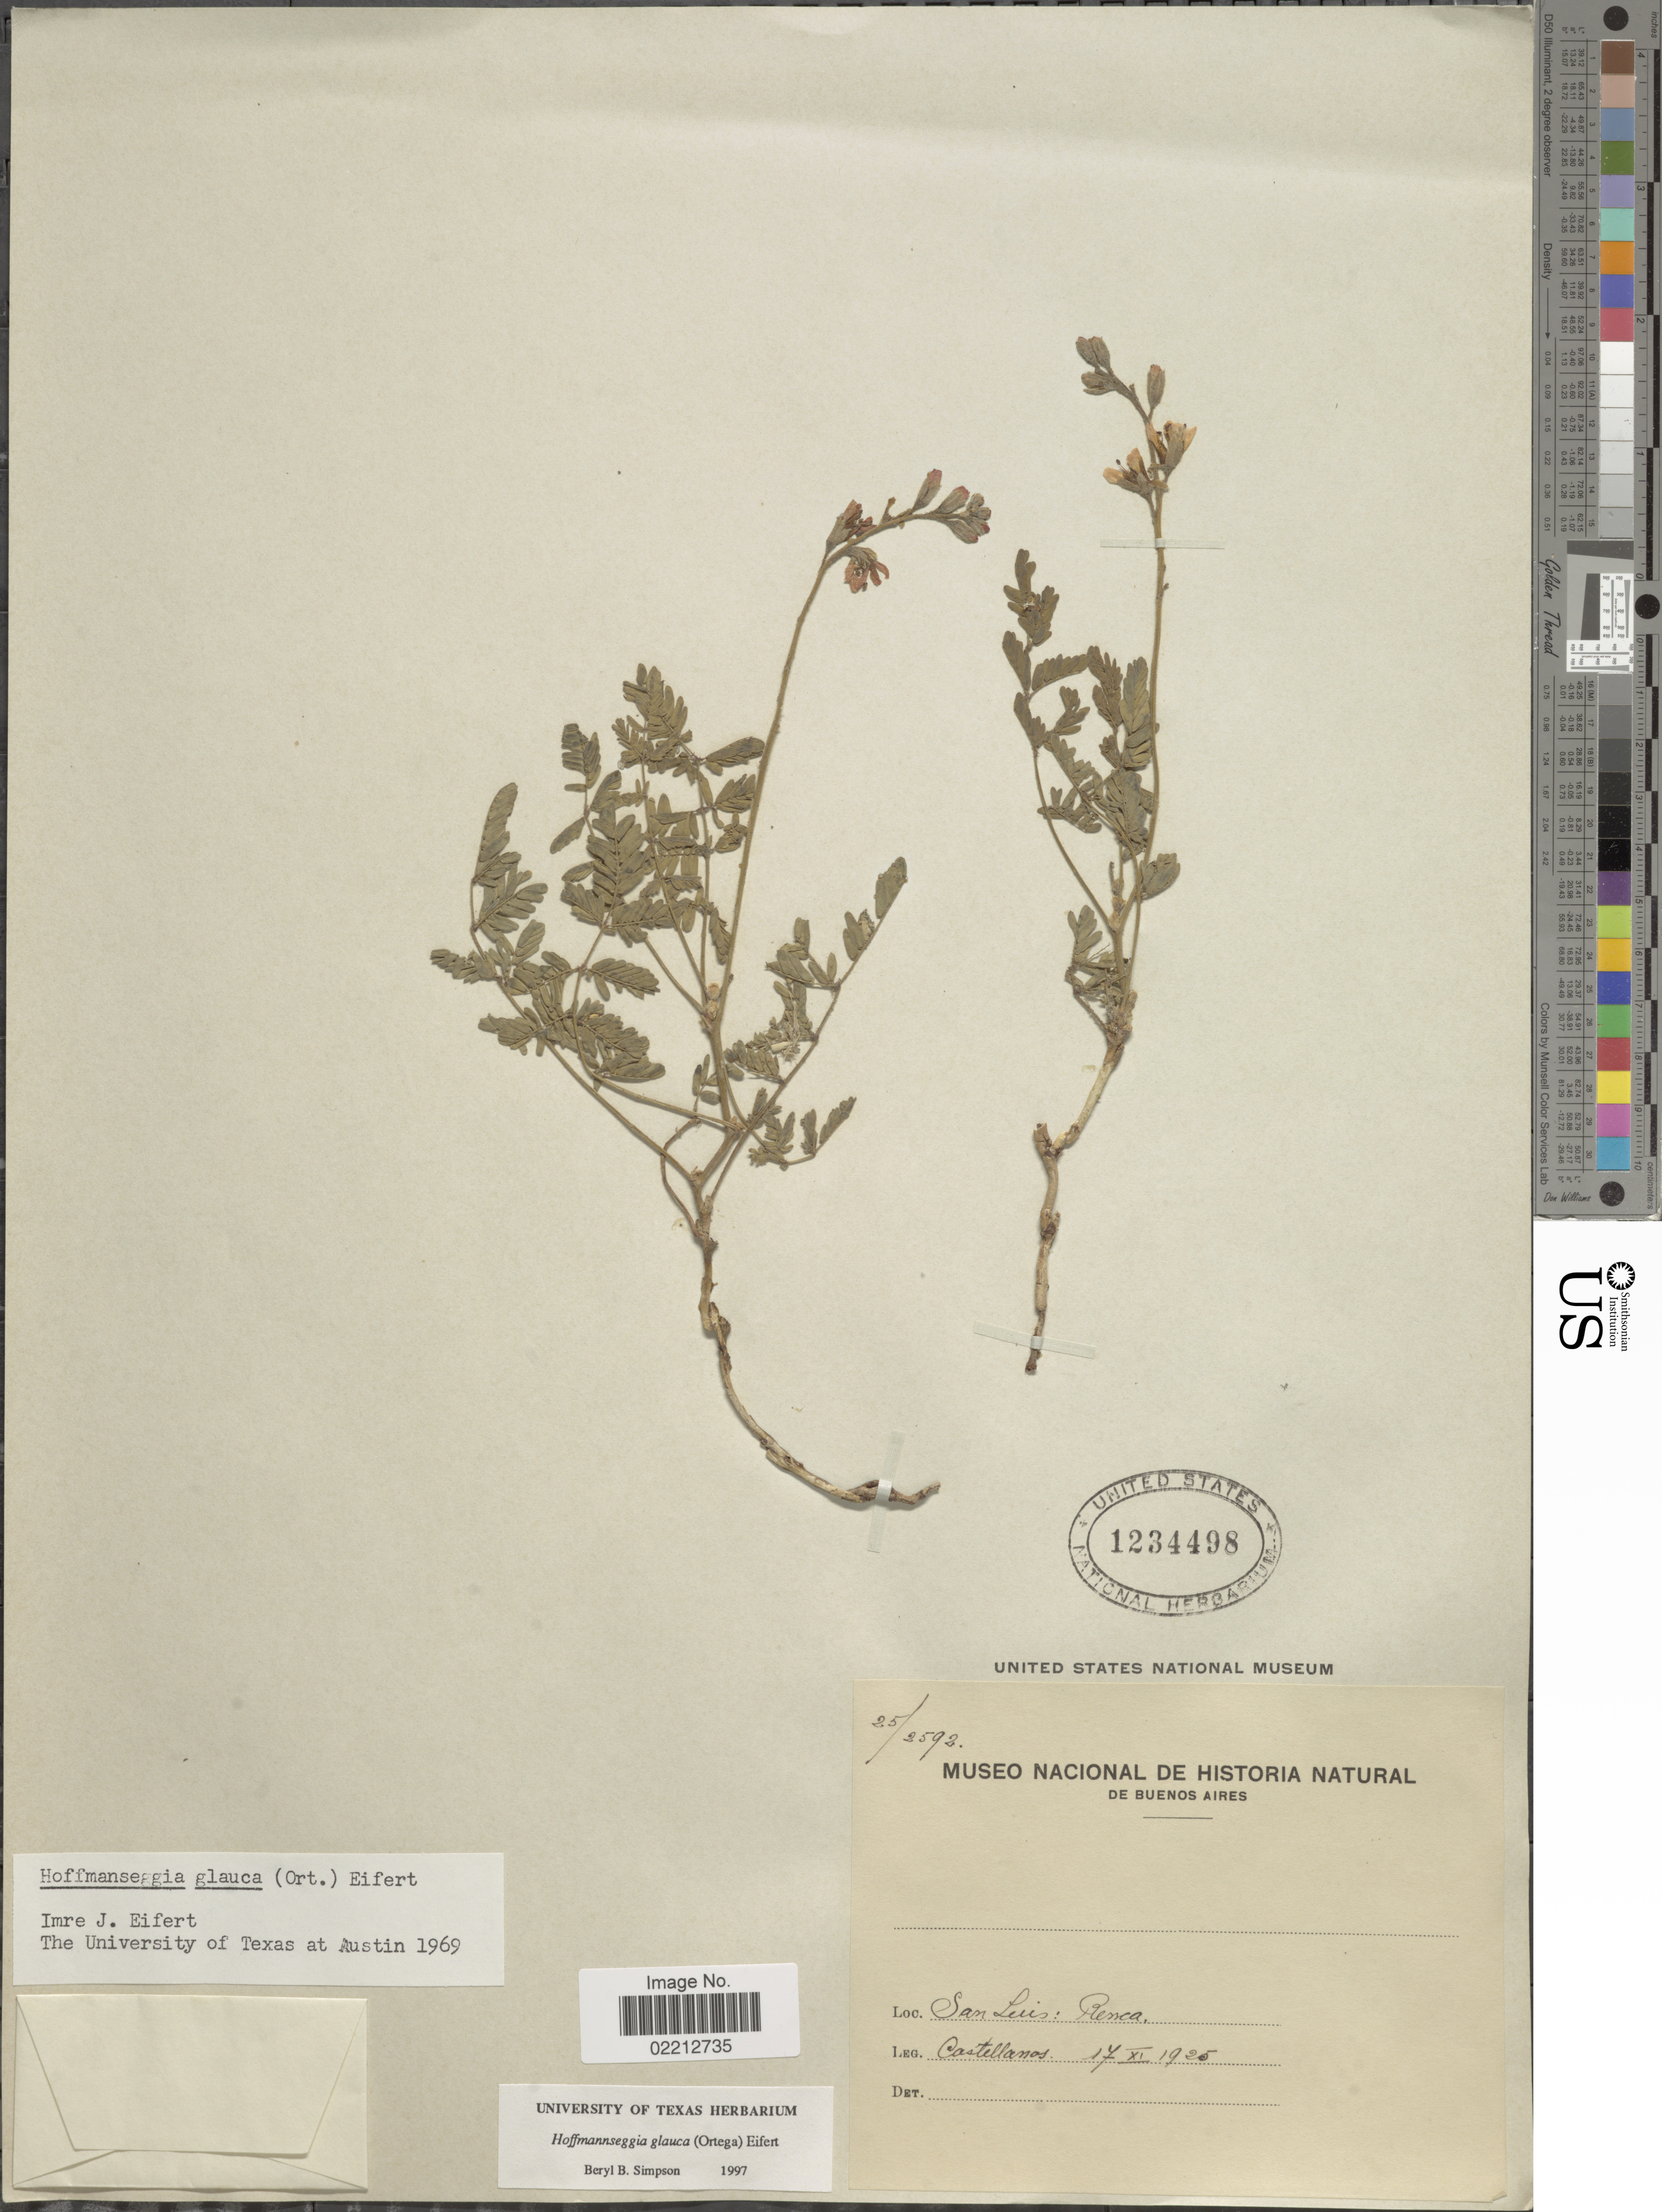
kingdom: Plantae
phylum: Tracheophyta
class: Magnoliopsida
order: Fabales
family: Fabaceae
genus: Hoffmannseggia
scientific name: Hoffmannseggia glauca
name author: (Ortega) Eifert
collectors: -- Castellanos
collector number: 25/2592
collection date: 1925-11-17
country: Argentina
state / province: San Luis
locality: Renca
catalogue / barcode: US 1234498